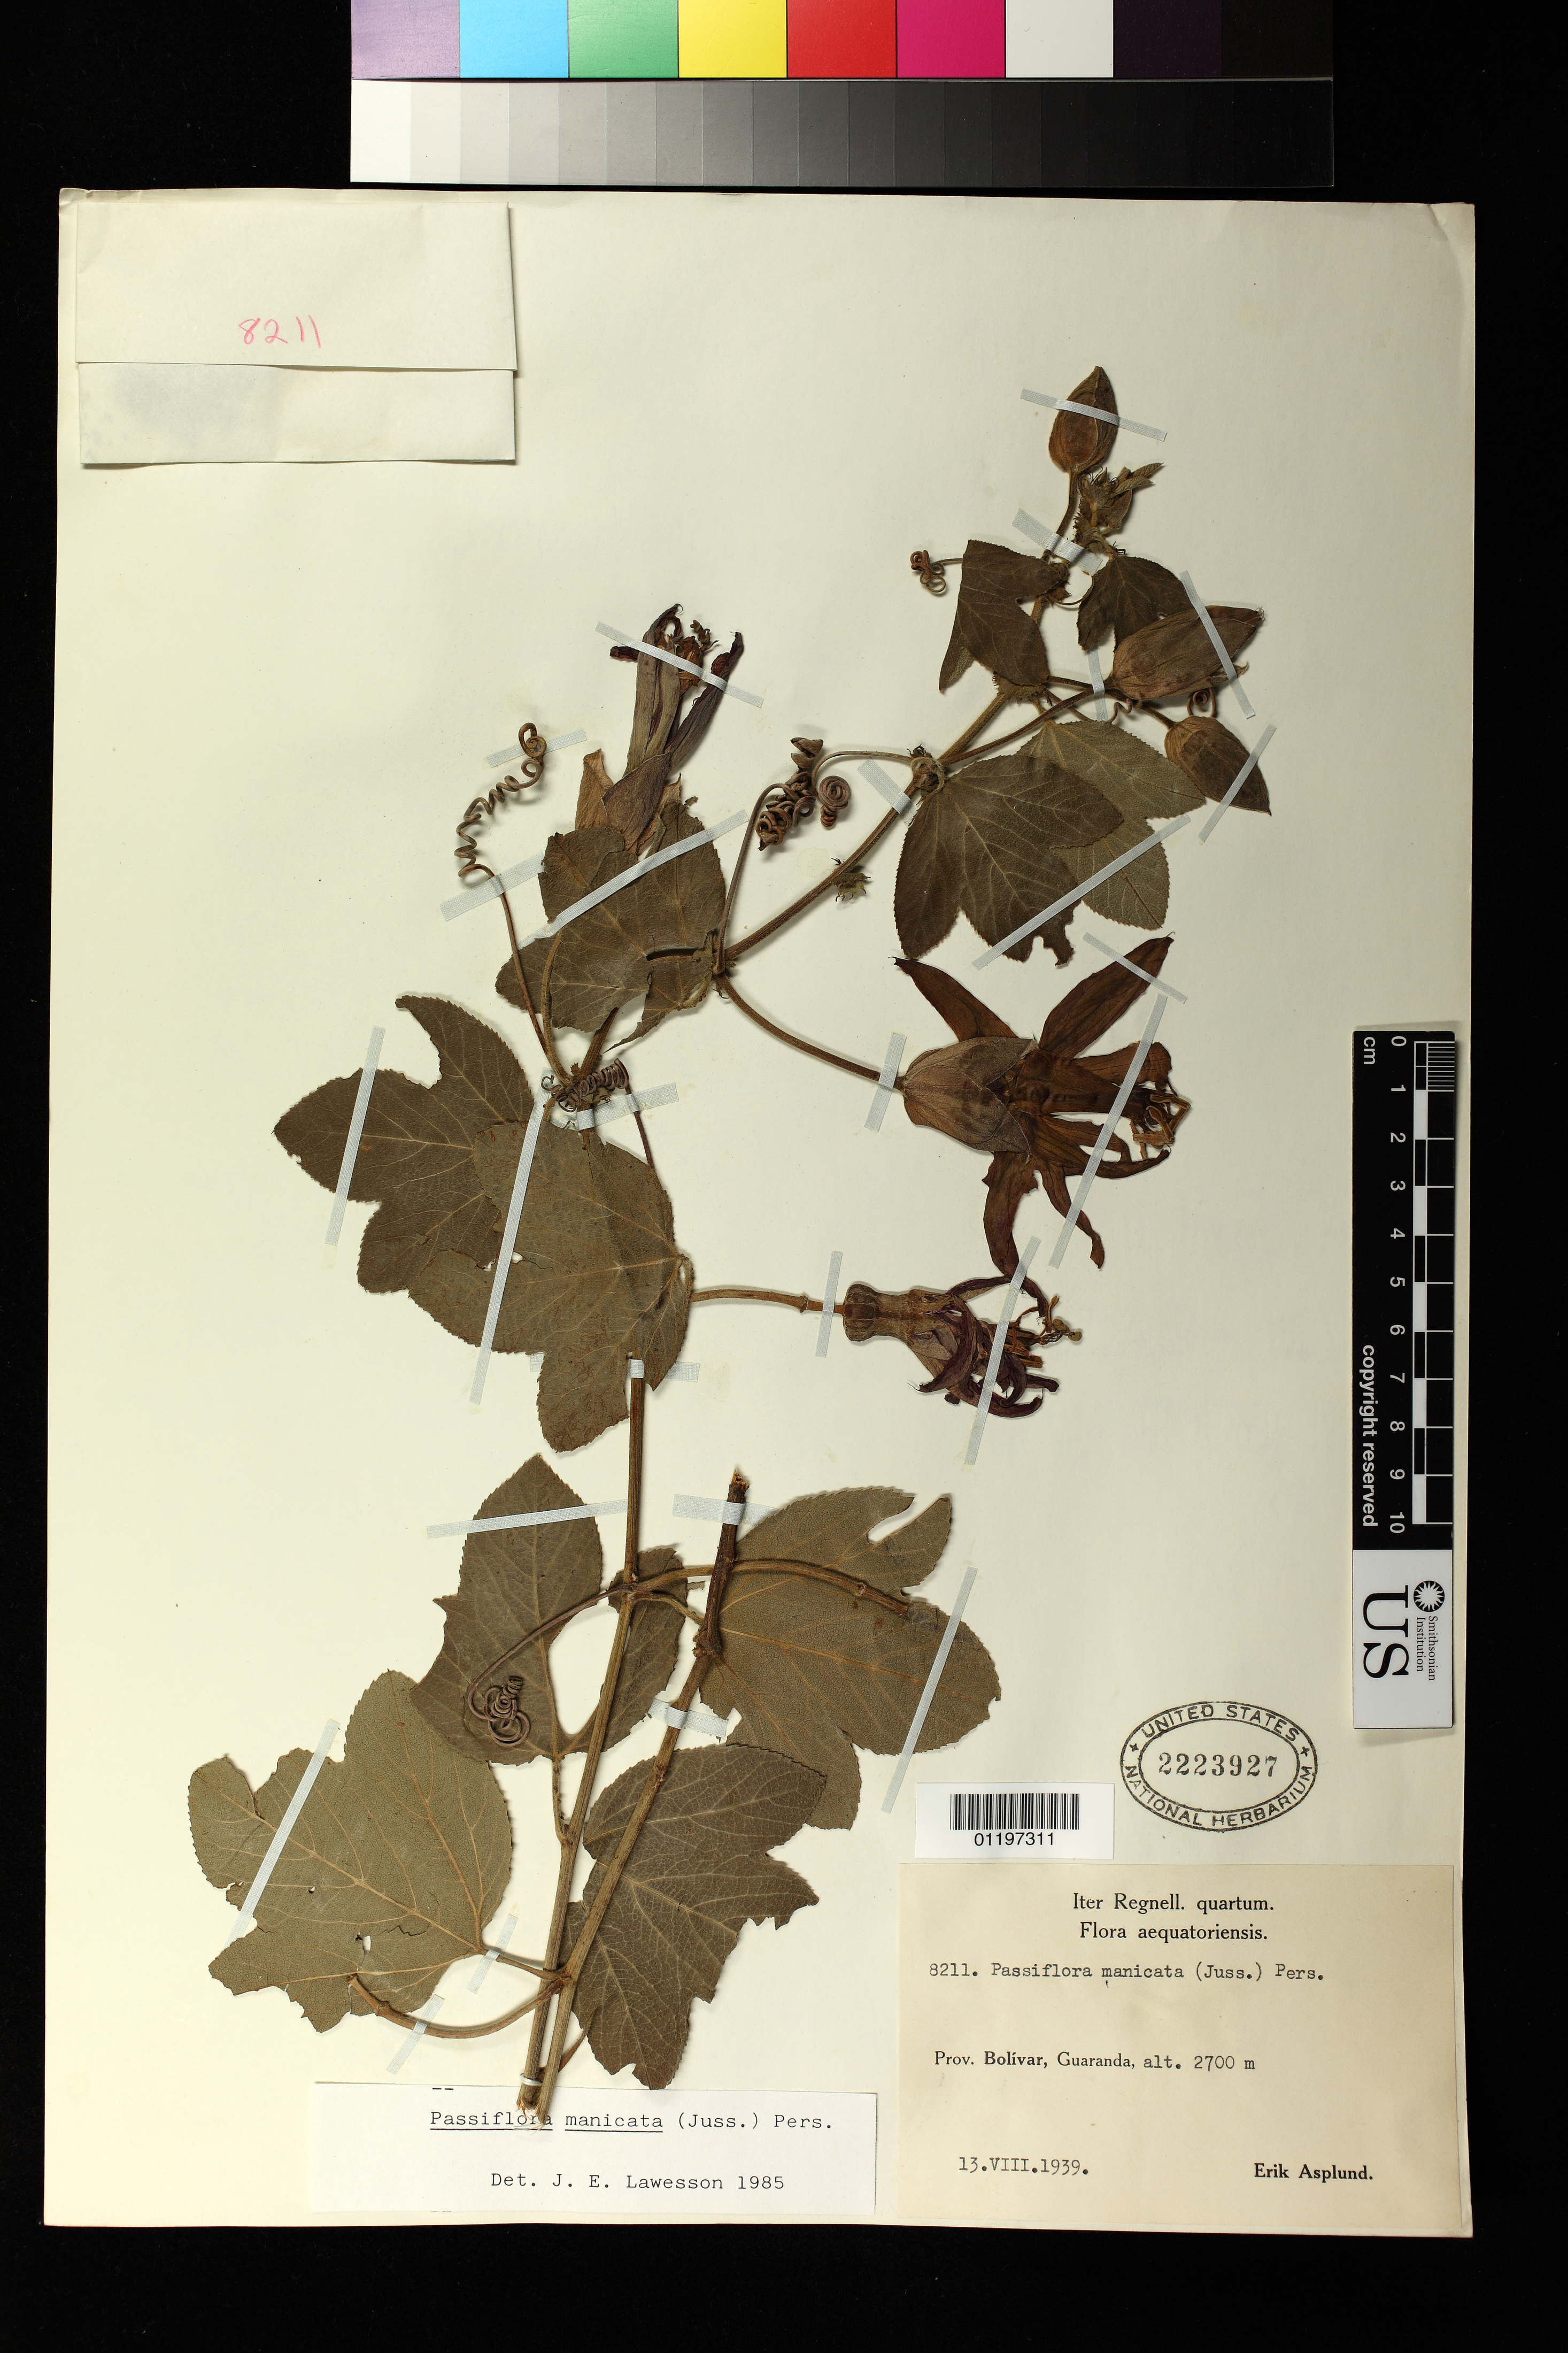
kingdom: Plantae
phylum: Tracheophyta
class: Magnoliopsida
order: Malpighiales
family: Passifloraceae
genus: Passiflora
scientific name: Passiflora manicata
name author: (Juss.) Pers.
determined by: Lawesson, J. E.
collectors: E. Asplund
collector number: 8211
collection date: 1939-08-13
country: Ecuador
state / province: Bolívar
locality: Guaranda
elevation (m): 2700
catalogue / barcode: US 2223927